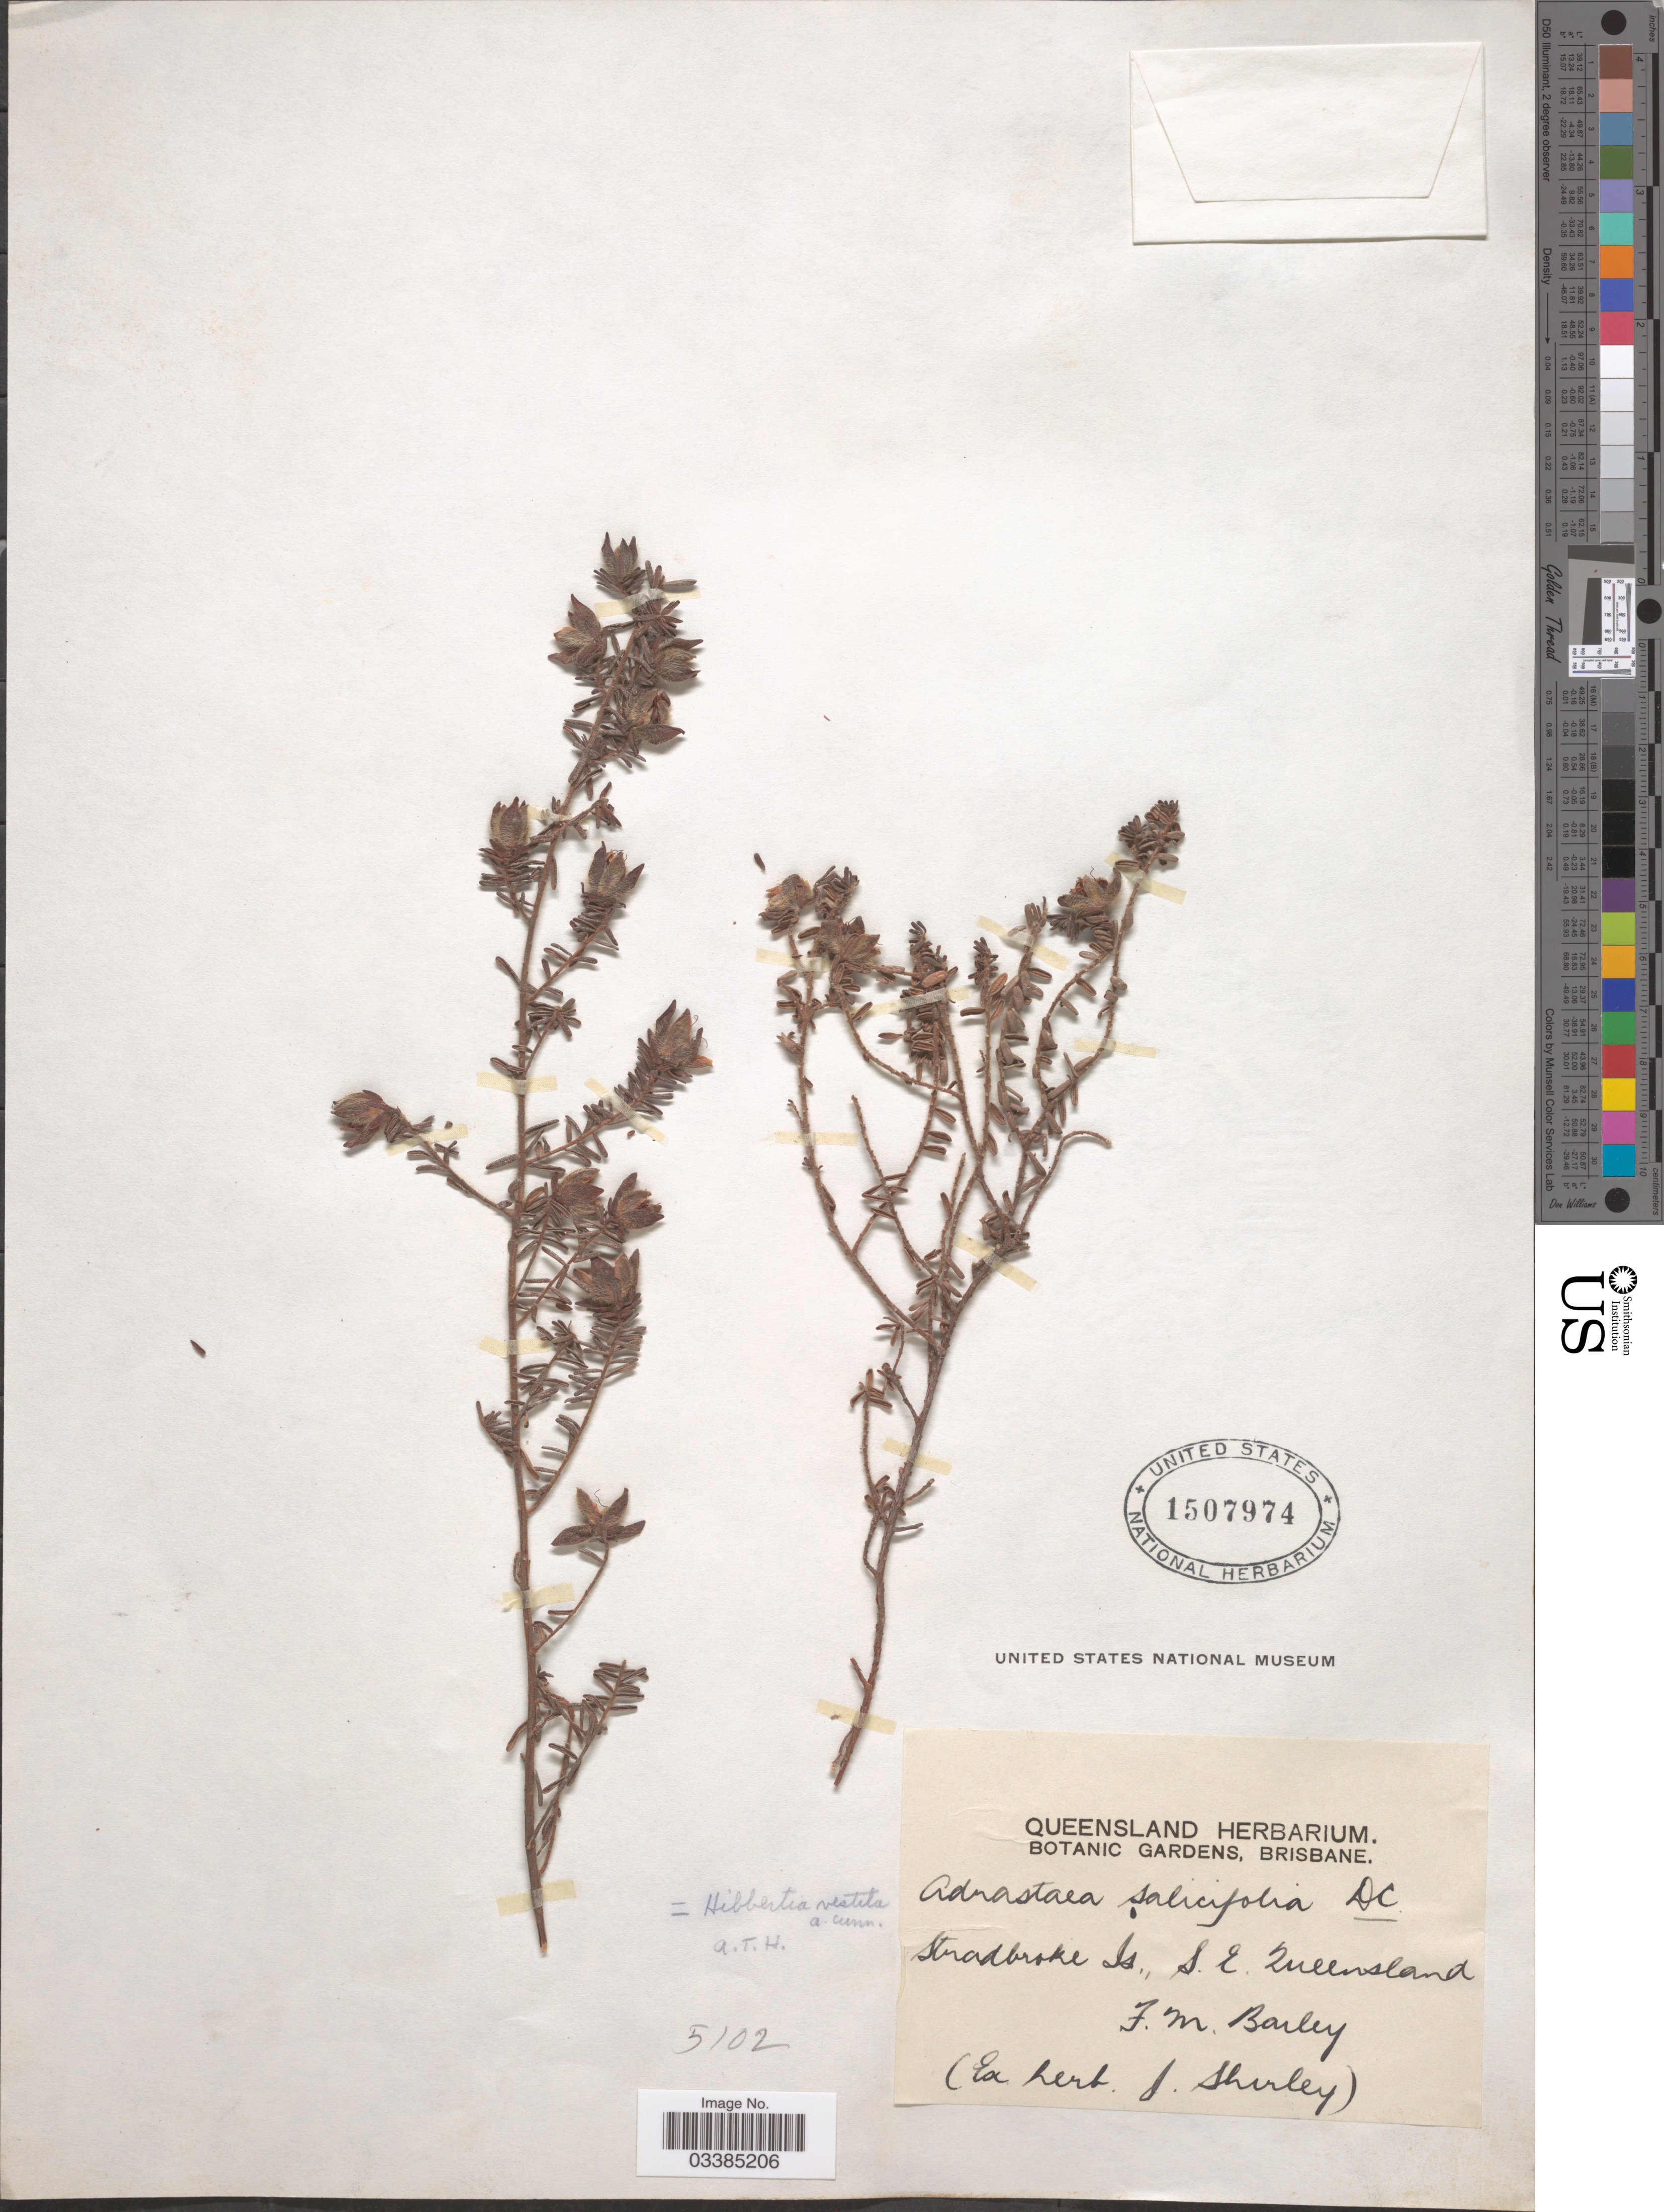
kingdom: Plantae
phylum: Tracheophyta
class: Magnoliopsida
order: Dilleniales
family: Dilleniaceae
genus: Hibbertia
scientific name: Hibbertia vestita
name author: A. Cunn. ex Benth.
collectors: F. M. Bailey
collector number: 5102?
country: Australia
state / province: Queensland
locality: Stradbroke Is., S. E. Queensland.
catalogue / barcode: US 1507974